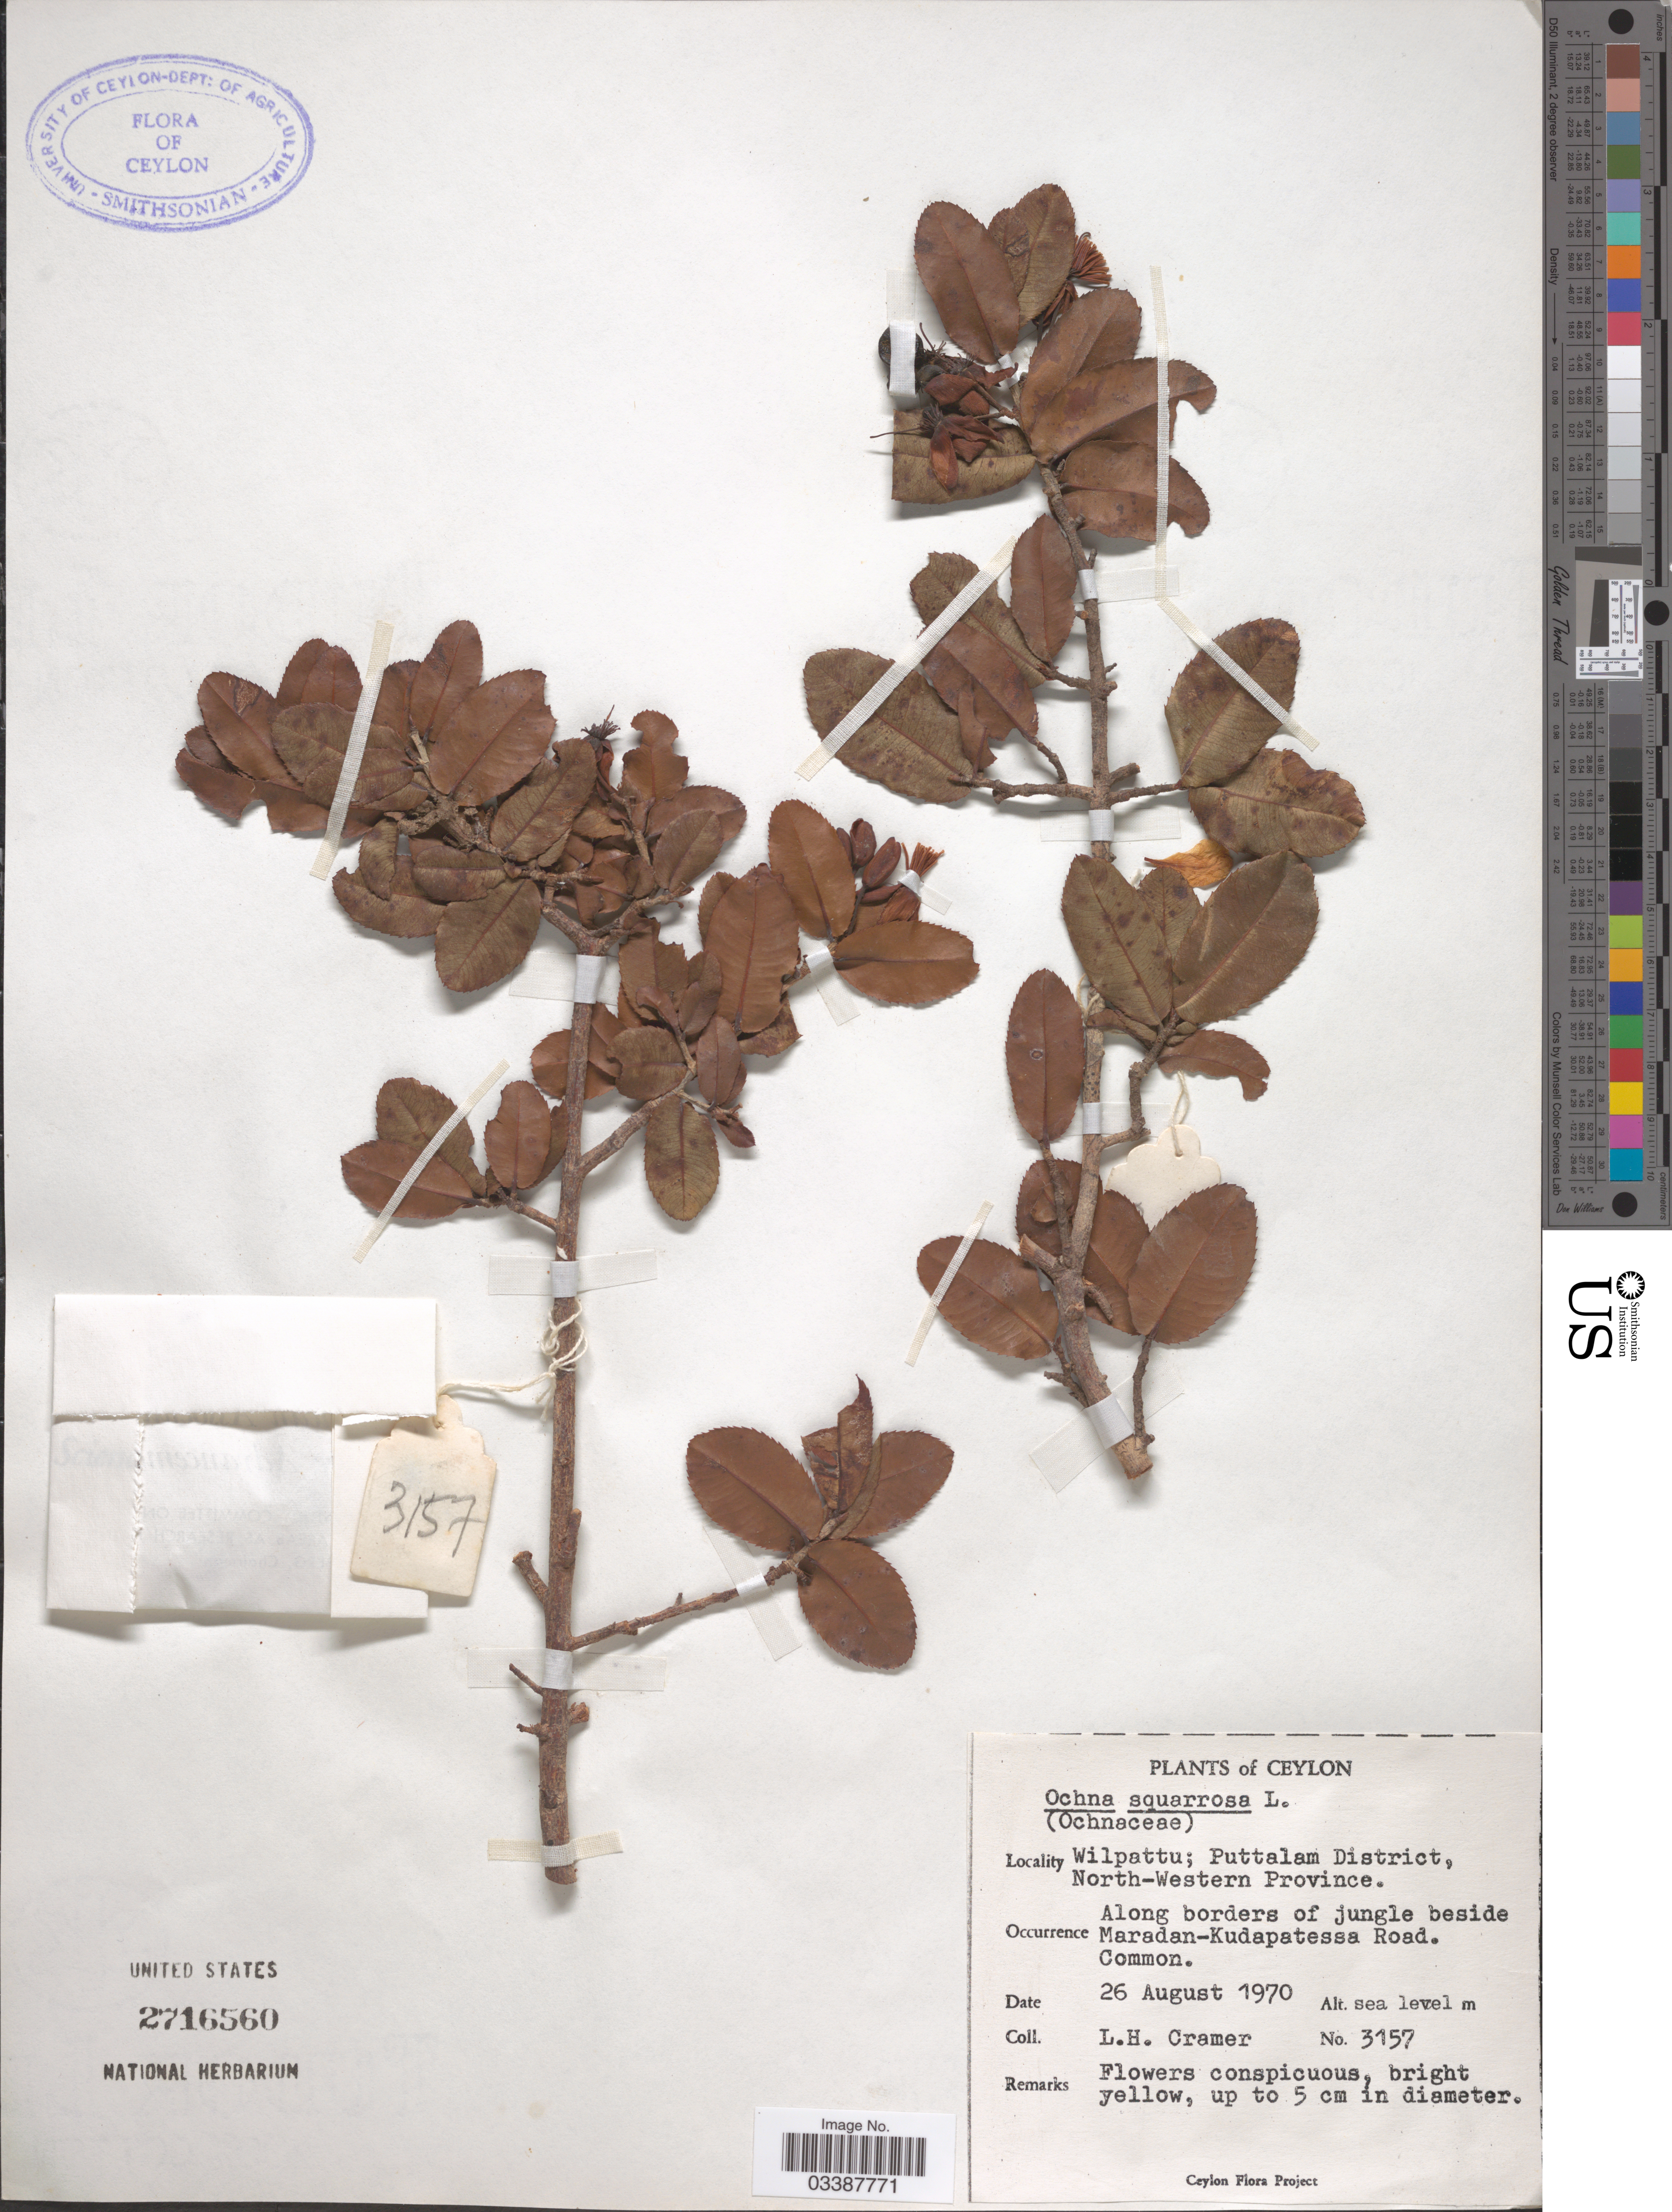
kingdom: Plantae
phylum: Tracheophyta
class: Magnoliopsida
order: Malpighiales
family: Ochnaceae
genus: Ochna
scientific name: Ochna squarrosa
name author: L.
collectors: L. H. Cramer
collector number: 3157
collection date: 1970-08-26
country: Sri Lanka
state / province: North Western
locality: Ceylon. Wilpattu; Puttalam District. Along borders of jungle beside Maradan-Kudapatessa Road.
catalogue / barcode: US 2716560